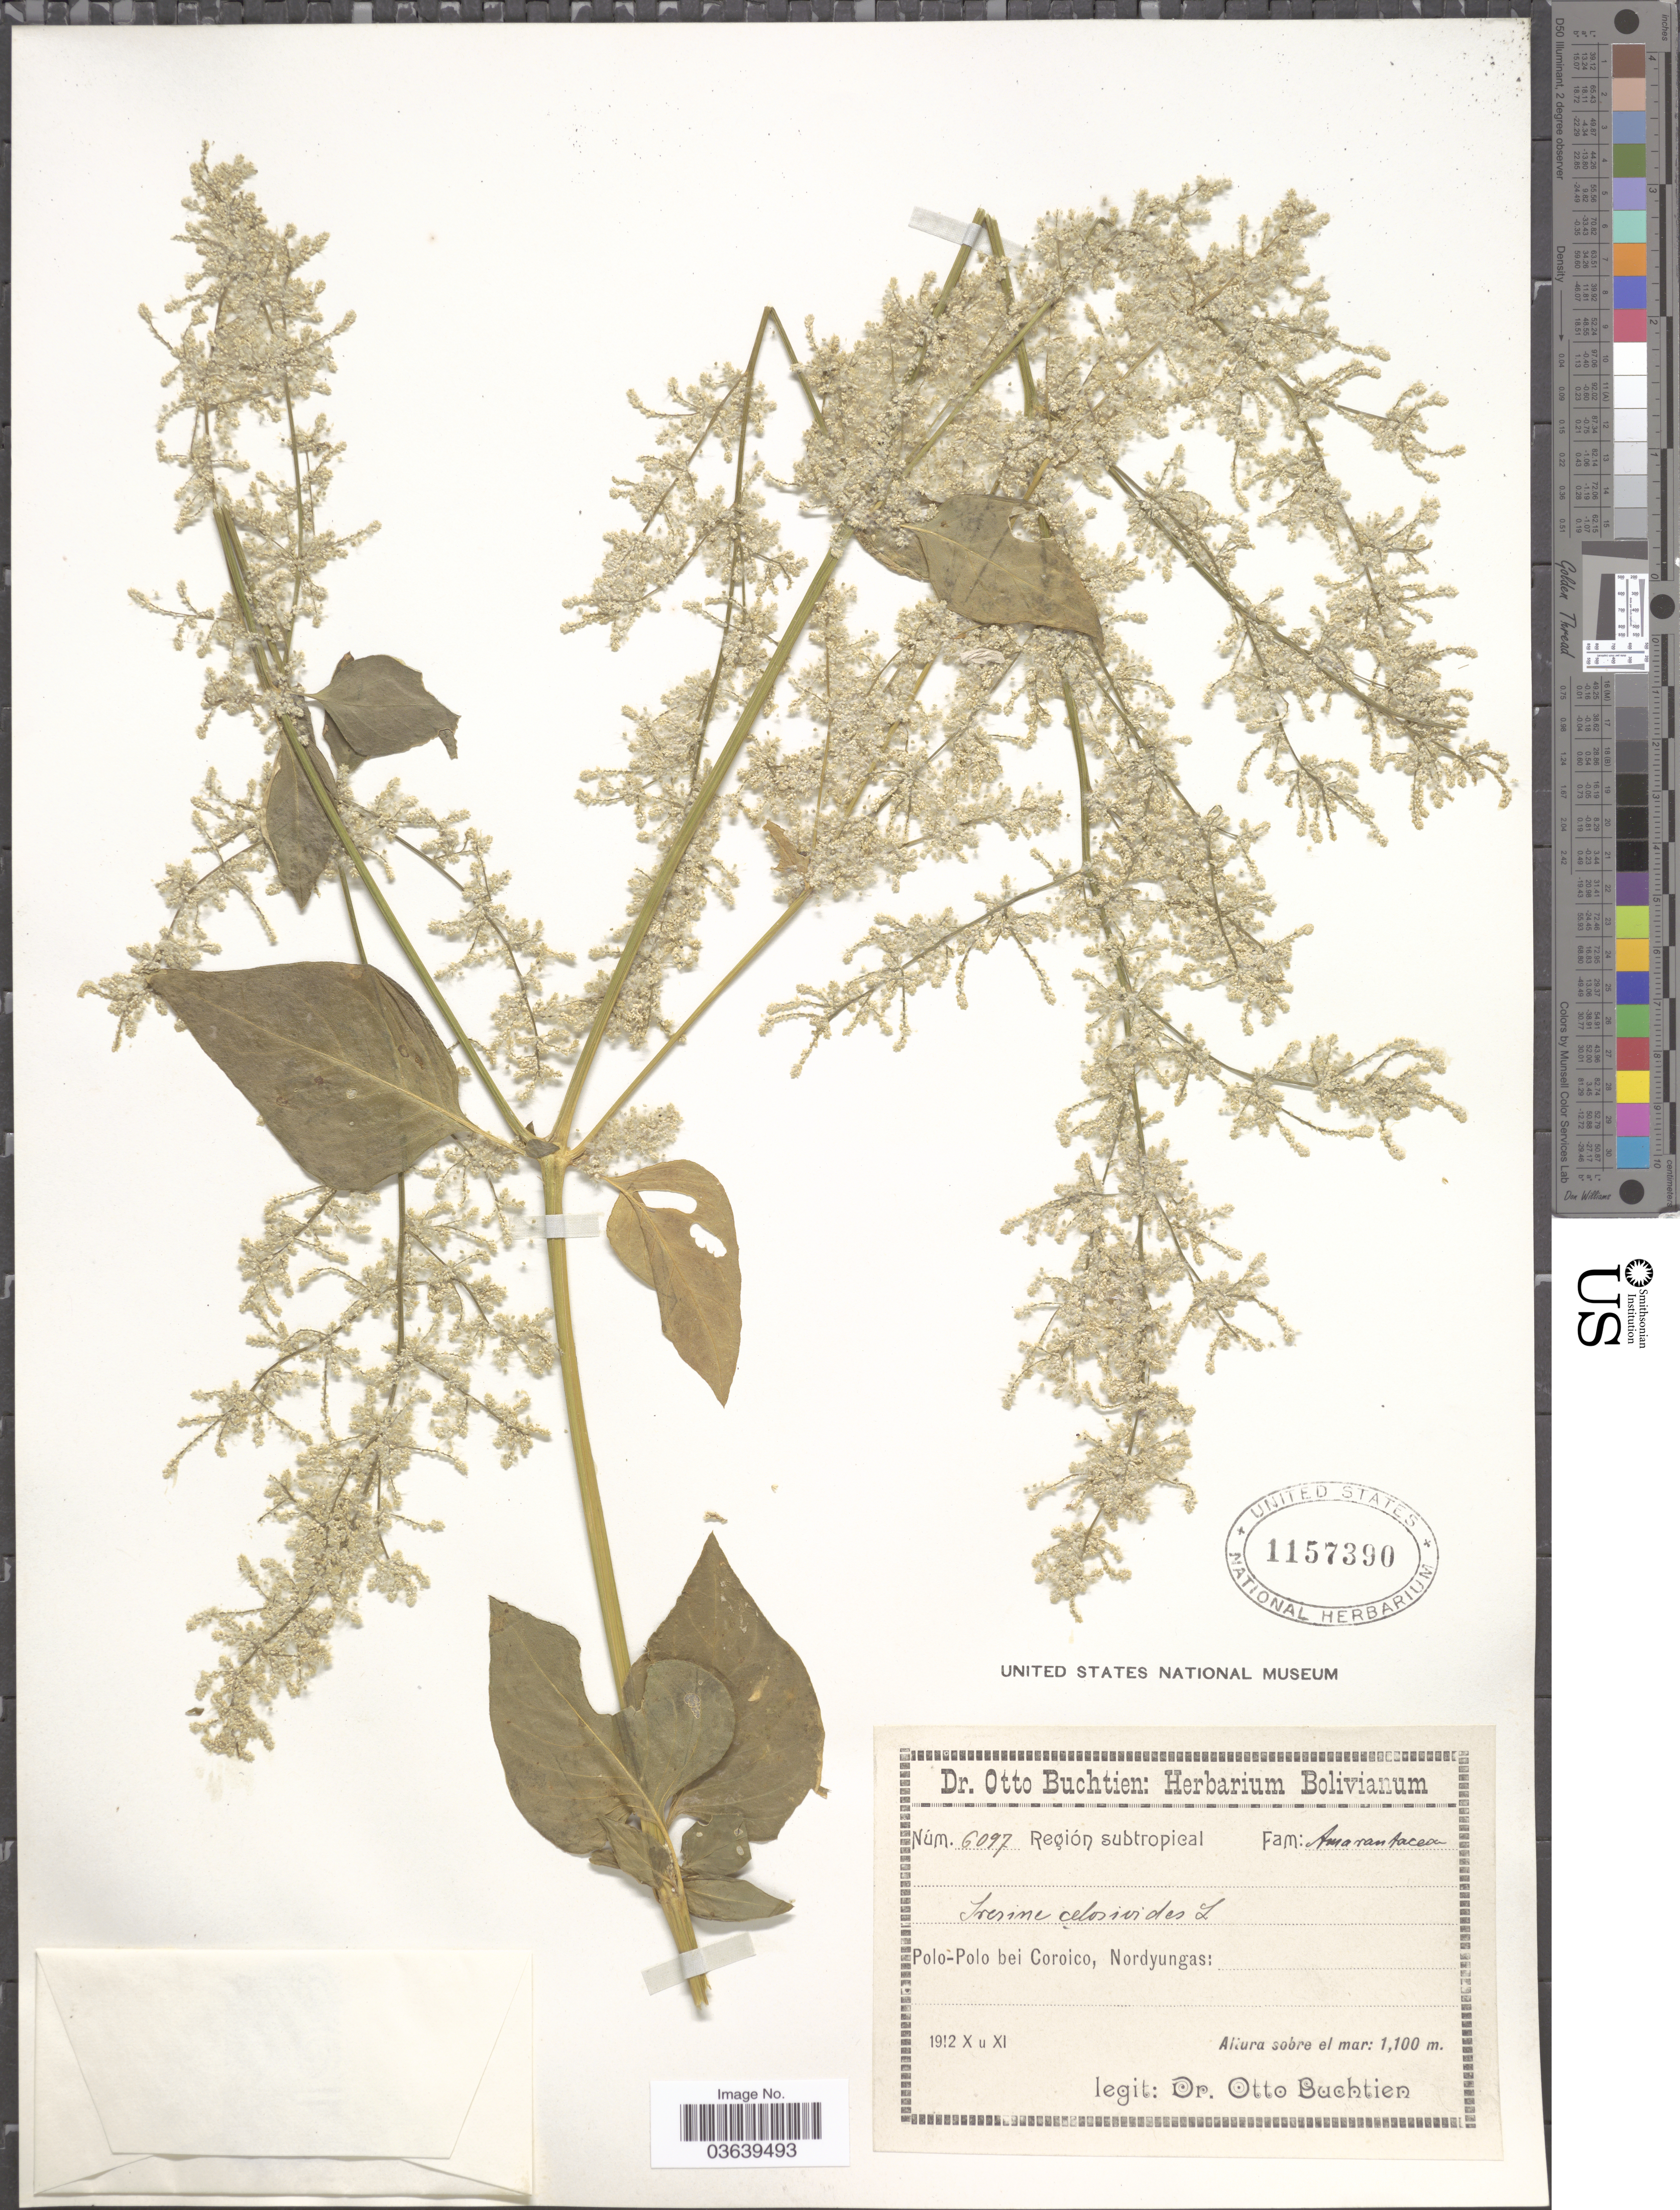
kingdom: Plantae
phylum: Tracheophyta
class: Magnoliopsida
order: Caryophyllales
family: Amaranthaceae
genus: Iresine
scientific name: Iresine celosia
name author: L.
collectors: O. Buchtien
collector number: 6097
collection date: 1912-10/1912-11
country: Bolivia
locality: Región subtropical. Polo-Polo bei Coroico, Nordyungas.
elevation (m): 1100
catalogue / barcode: US 1157390